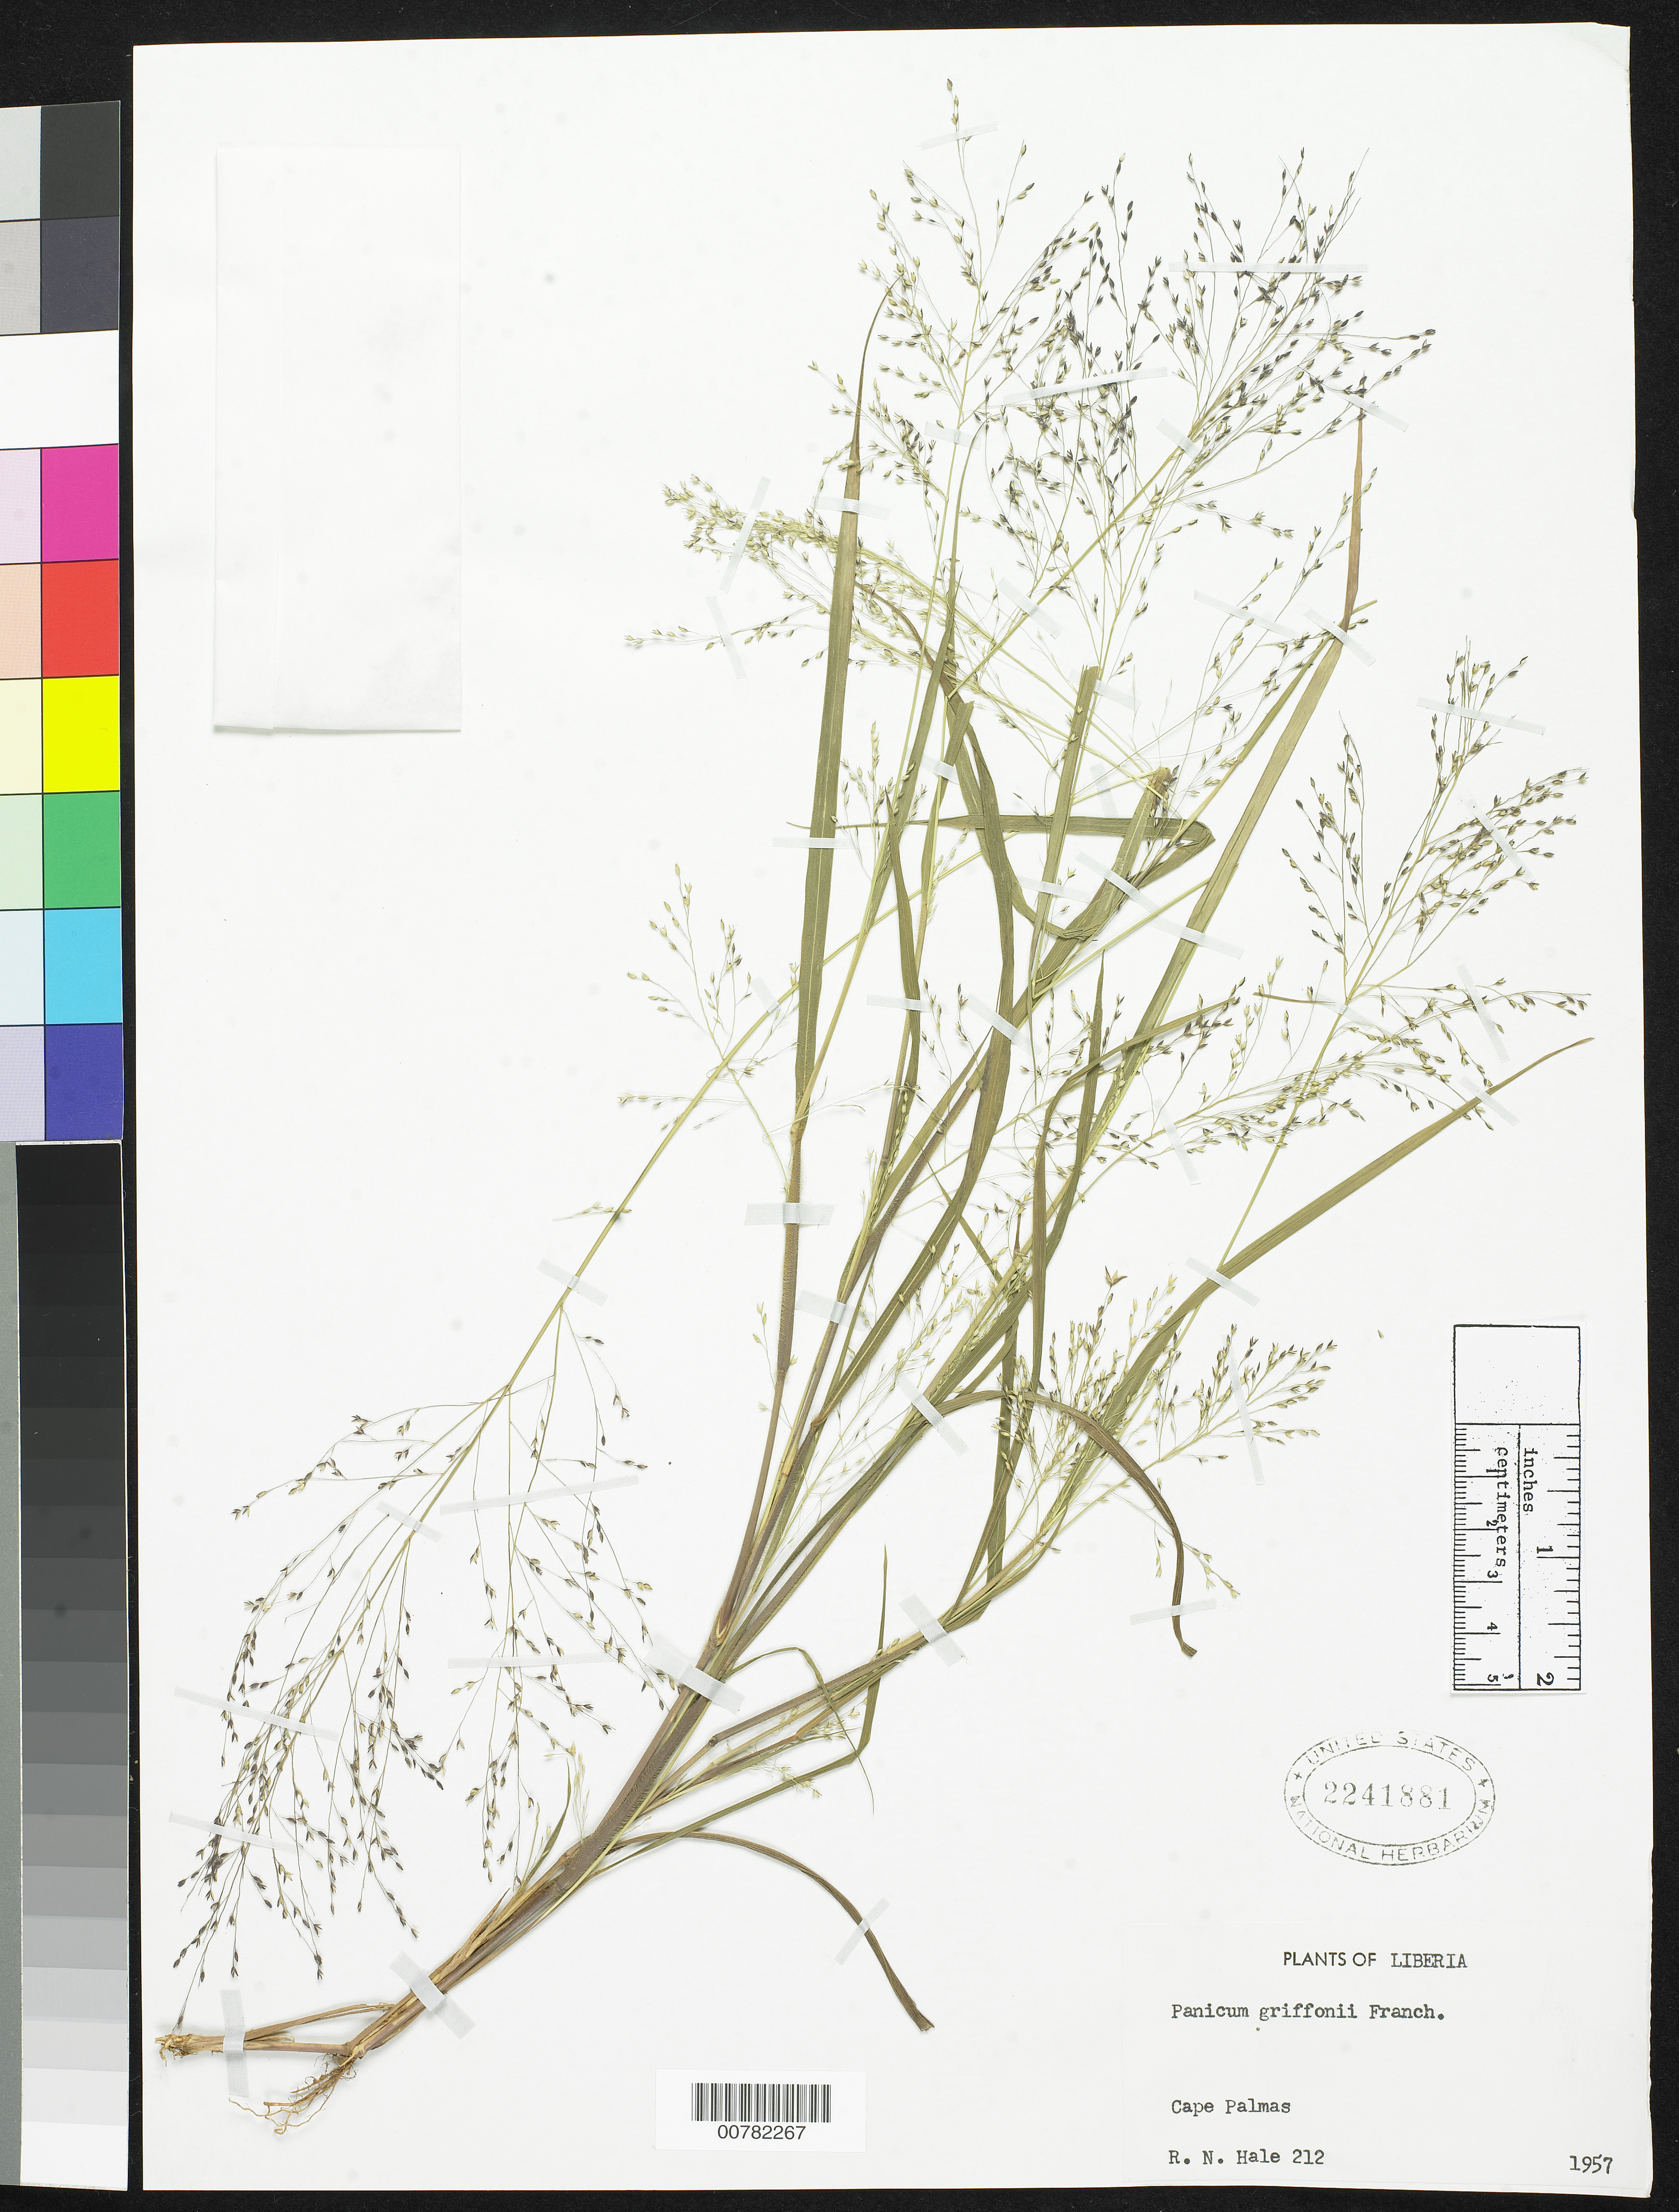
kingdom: Plantae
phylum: Tracheophyta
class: Liliopsida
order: Poales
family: Poaceae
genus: Panicum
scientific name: Panicum griffonii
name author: Franch.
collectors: R. N. Hale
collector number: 212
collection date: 1957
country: Liberia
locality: Cape Palmas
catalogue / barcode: US 2241881